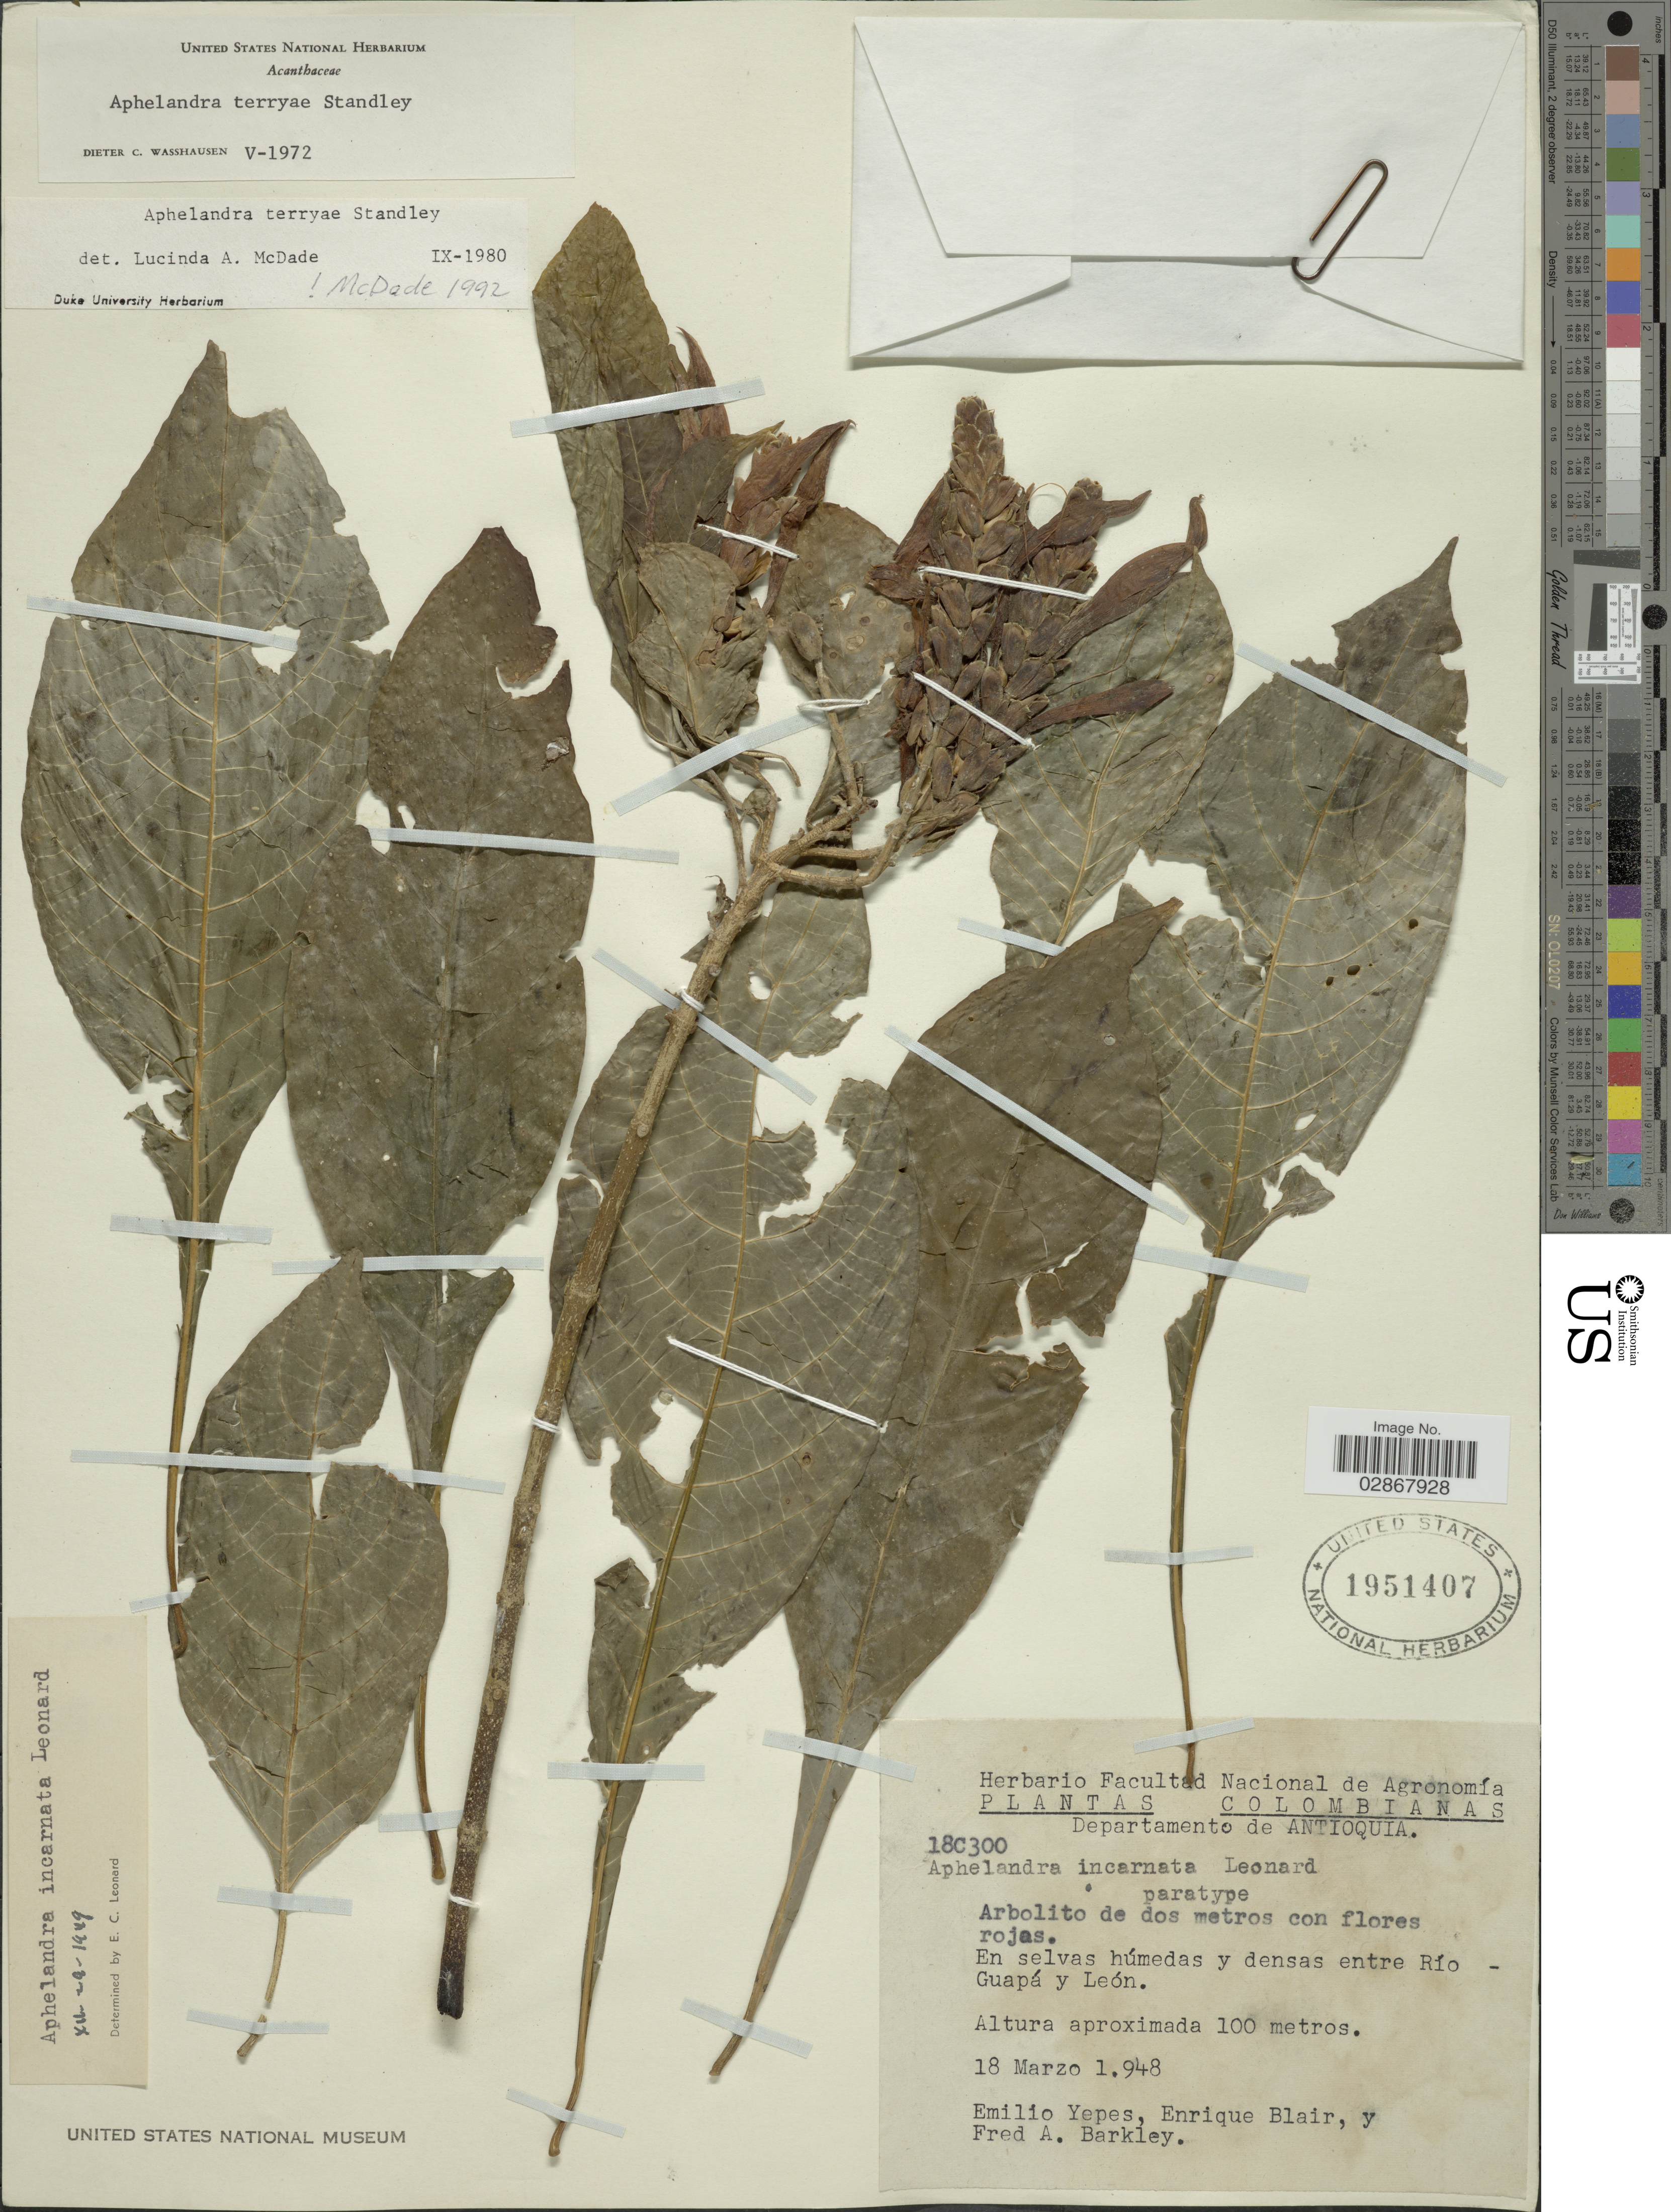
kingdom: Plantae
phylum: Tracheophyta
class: Magnoliopsida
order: Lamiales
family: Acanthaceae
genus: Aphelandra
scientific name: Aphelandra terryae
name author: Standl.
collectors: E. Yepes, E. Blair & F. A. Barkley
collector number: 18C300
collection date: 1948-03-18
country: Colombia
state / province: Antioquia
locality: Departamento de Antioquia. Entre Río Cguapá y León.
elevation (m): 100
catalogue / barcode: US 1951407